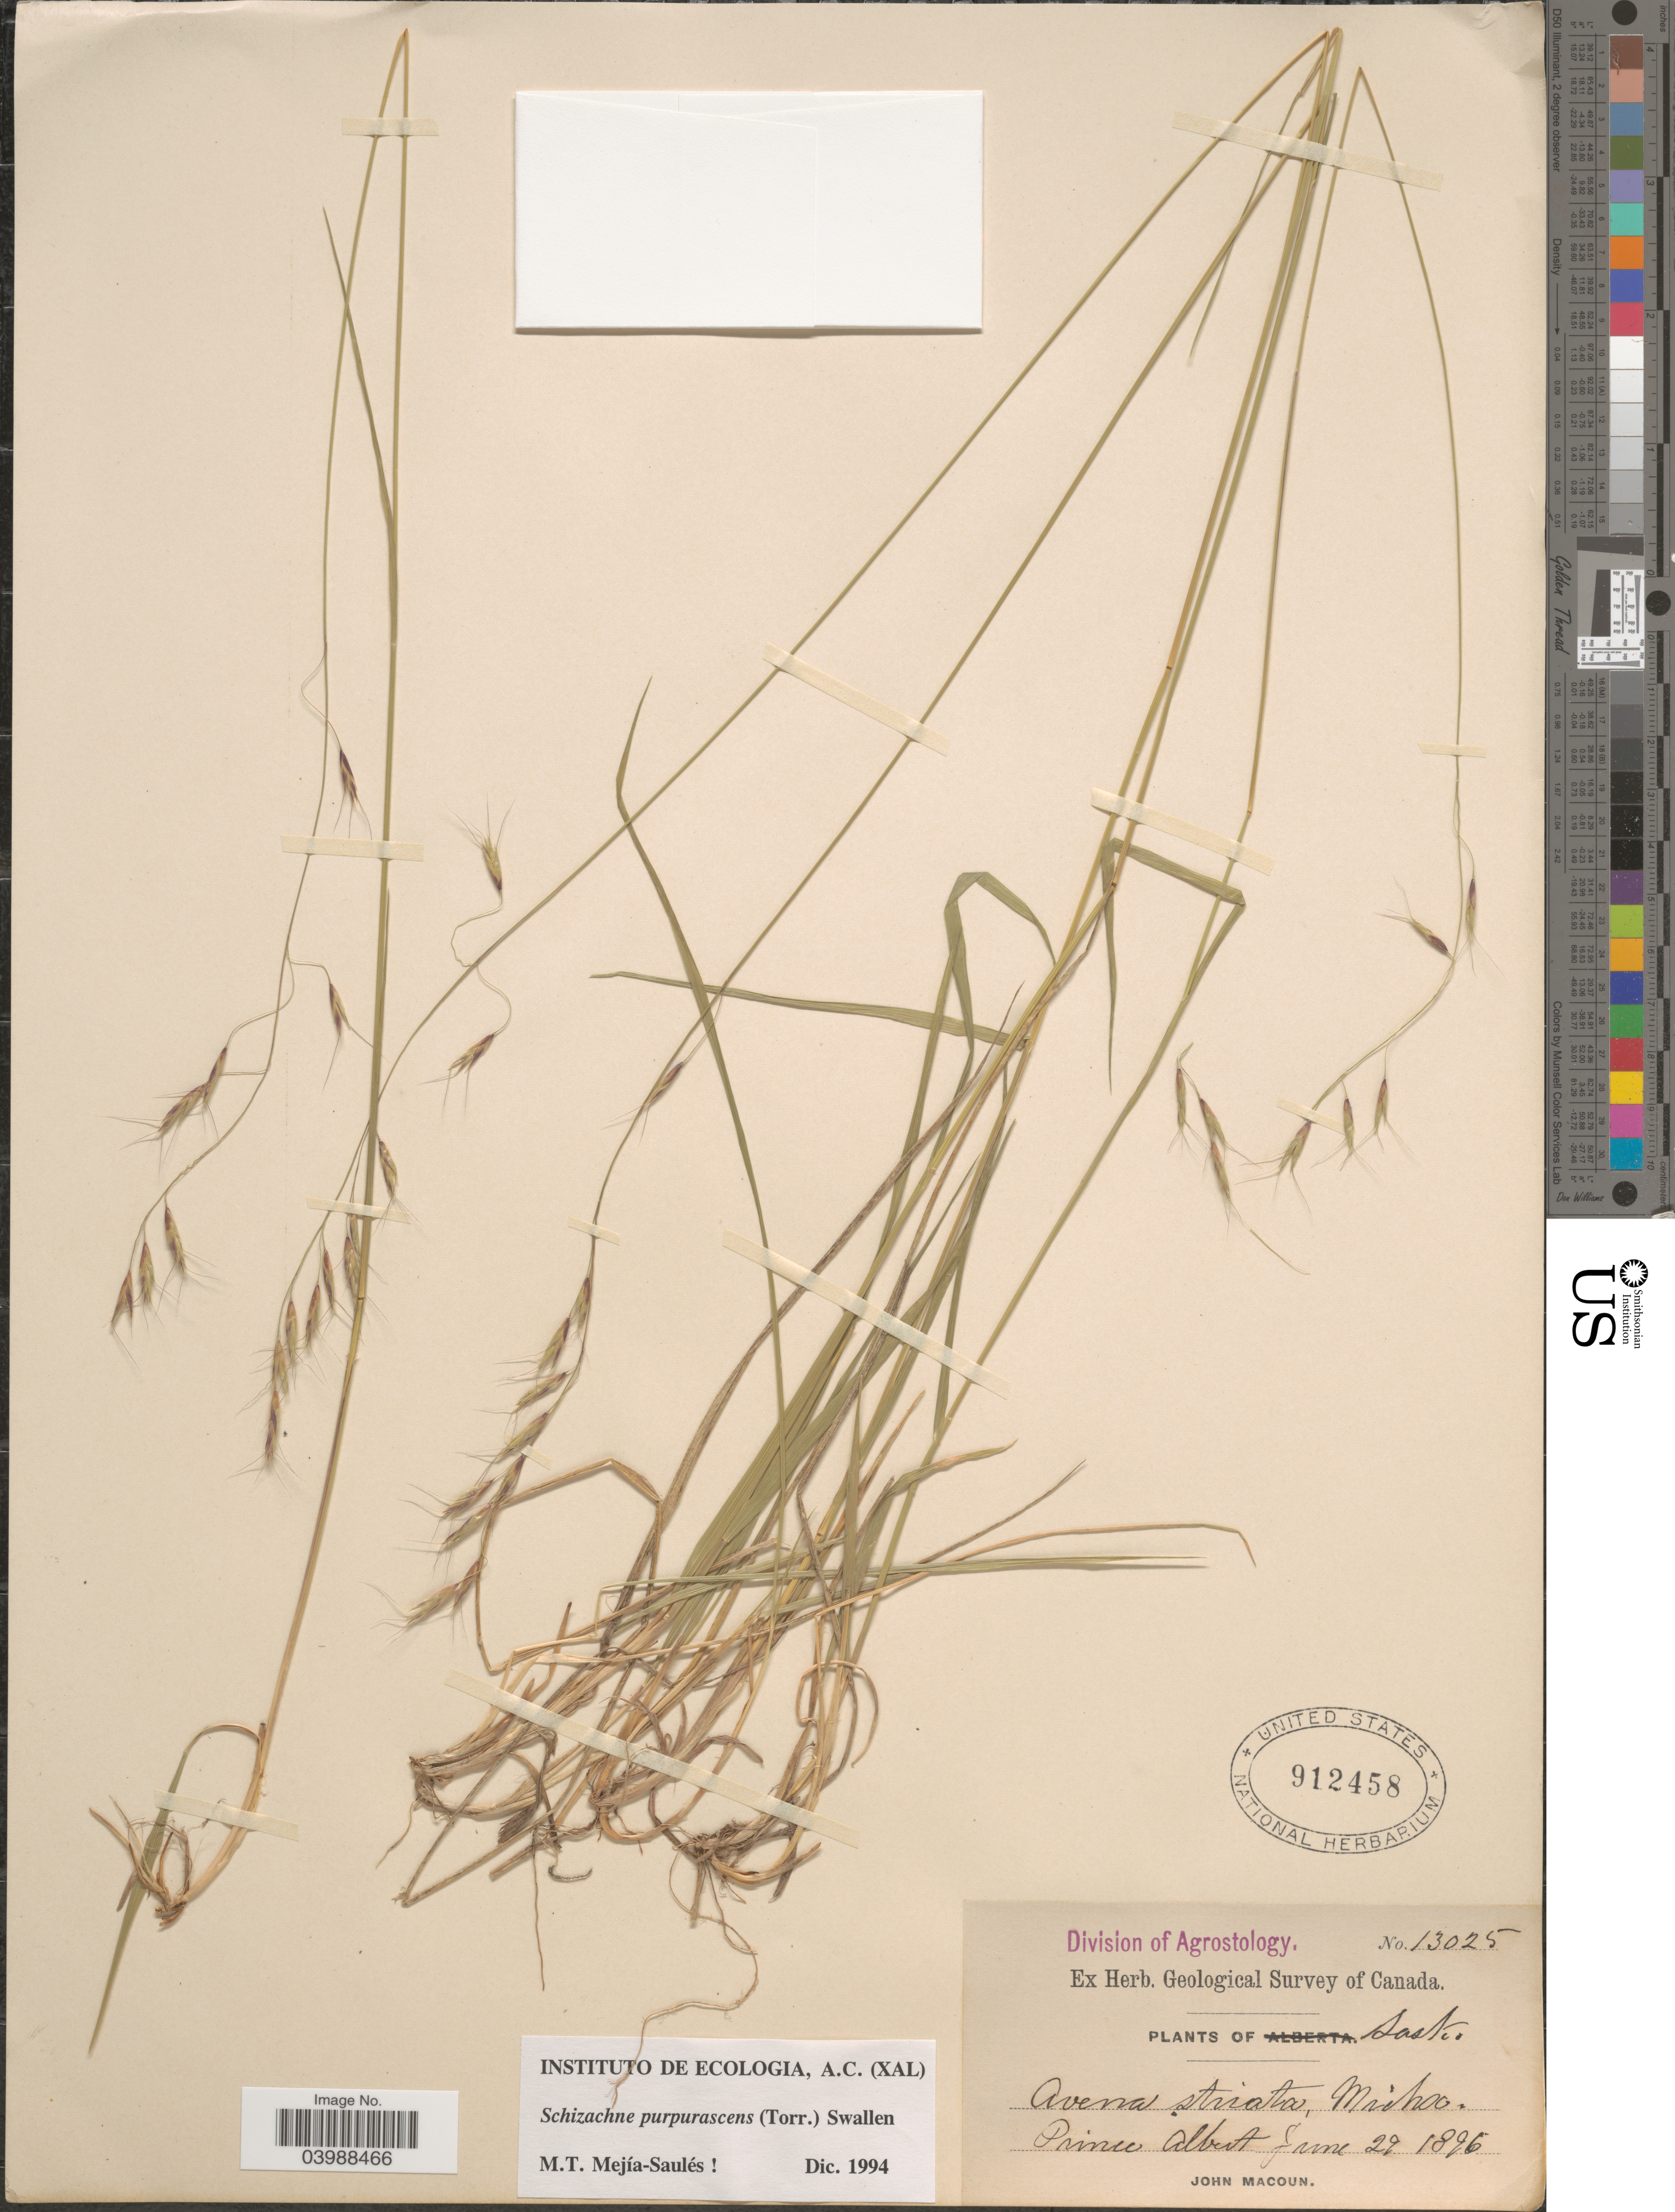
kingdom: Plantae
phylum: Tracheophyta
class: Liliopsida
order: Poales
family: Poaceae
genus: Schizachne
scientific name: Schizachne purpurascens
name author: (Torr.) Swallen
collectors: J. Macoun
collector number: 13025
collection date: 1896-06-29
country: Canada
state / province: Saskatchewan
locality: Prince Albert.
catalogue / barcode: US 912458